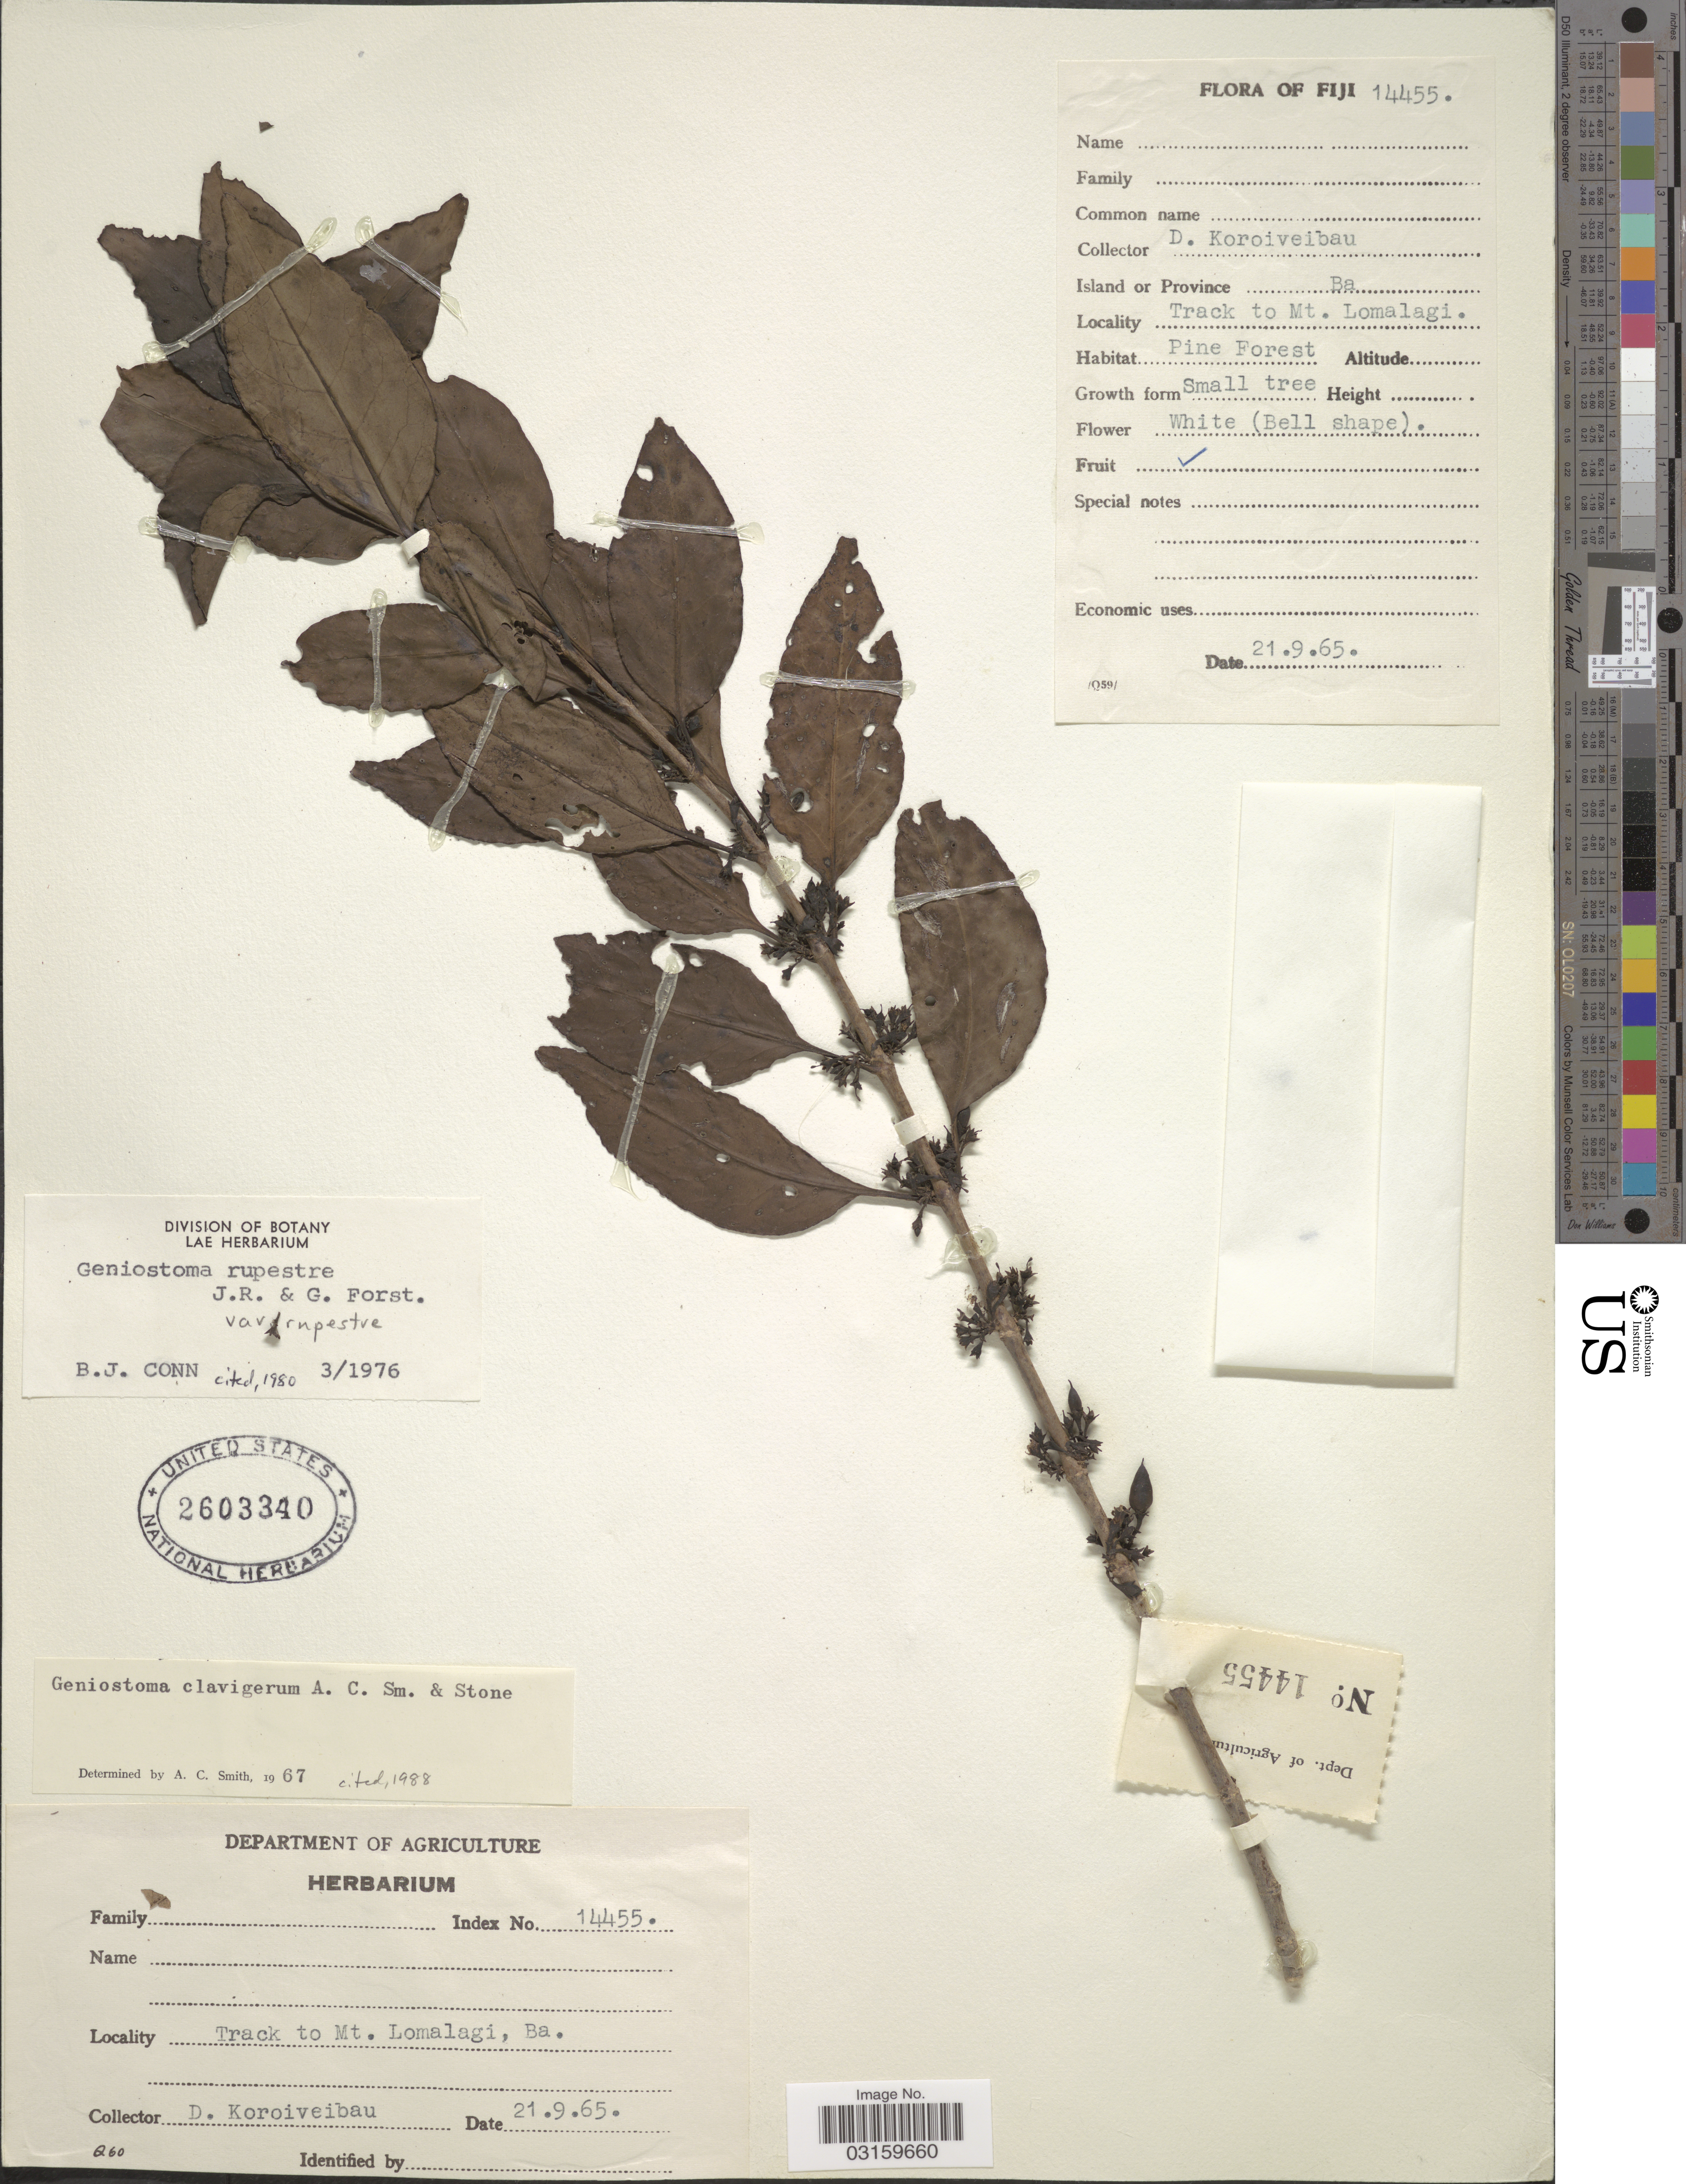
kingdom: Plantae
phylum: Tracheophyta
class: Magnoliopsida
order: Gentianales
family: Loganiaceae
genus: Geniostoma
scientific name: Geniostoma rupestre var. rupestre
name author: J.R. Forst. & G. Forst.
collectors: D. Koroiveibau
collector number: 14455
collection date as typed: Transcribed d/m/y: 21/9/65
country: Fiji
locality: Island or Province Ba, Track to Mt. Lomalagi.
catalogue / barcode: US 2603340